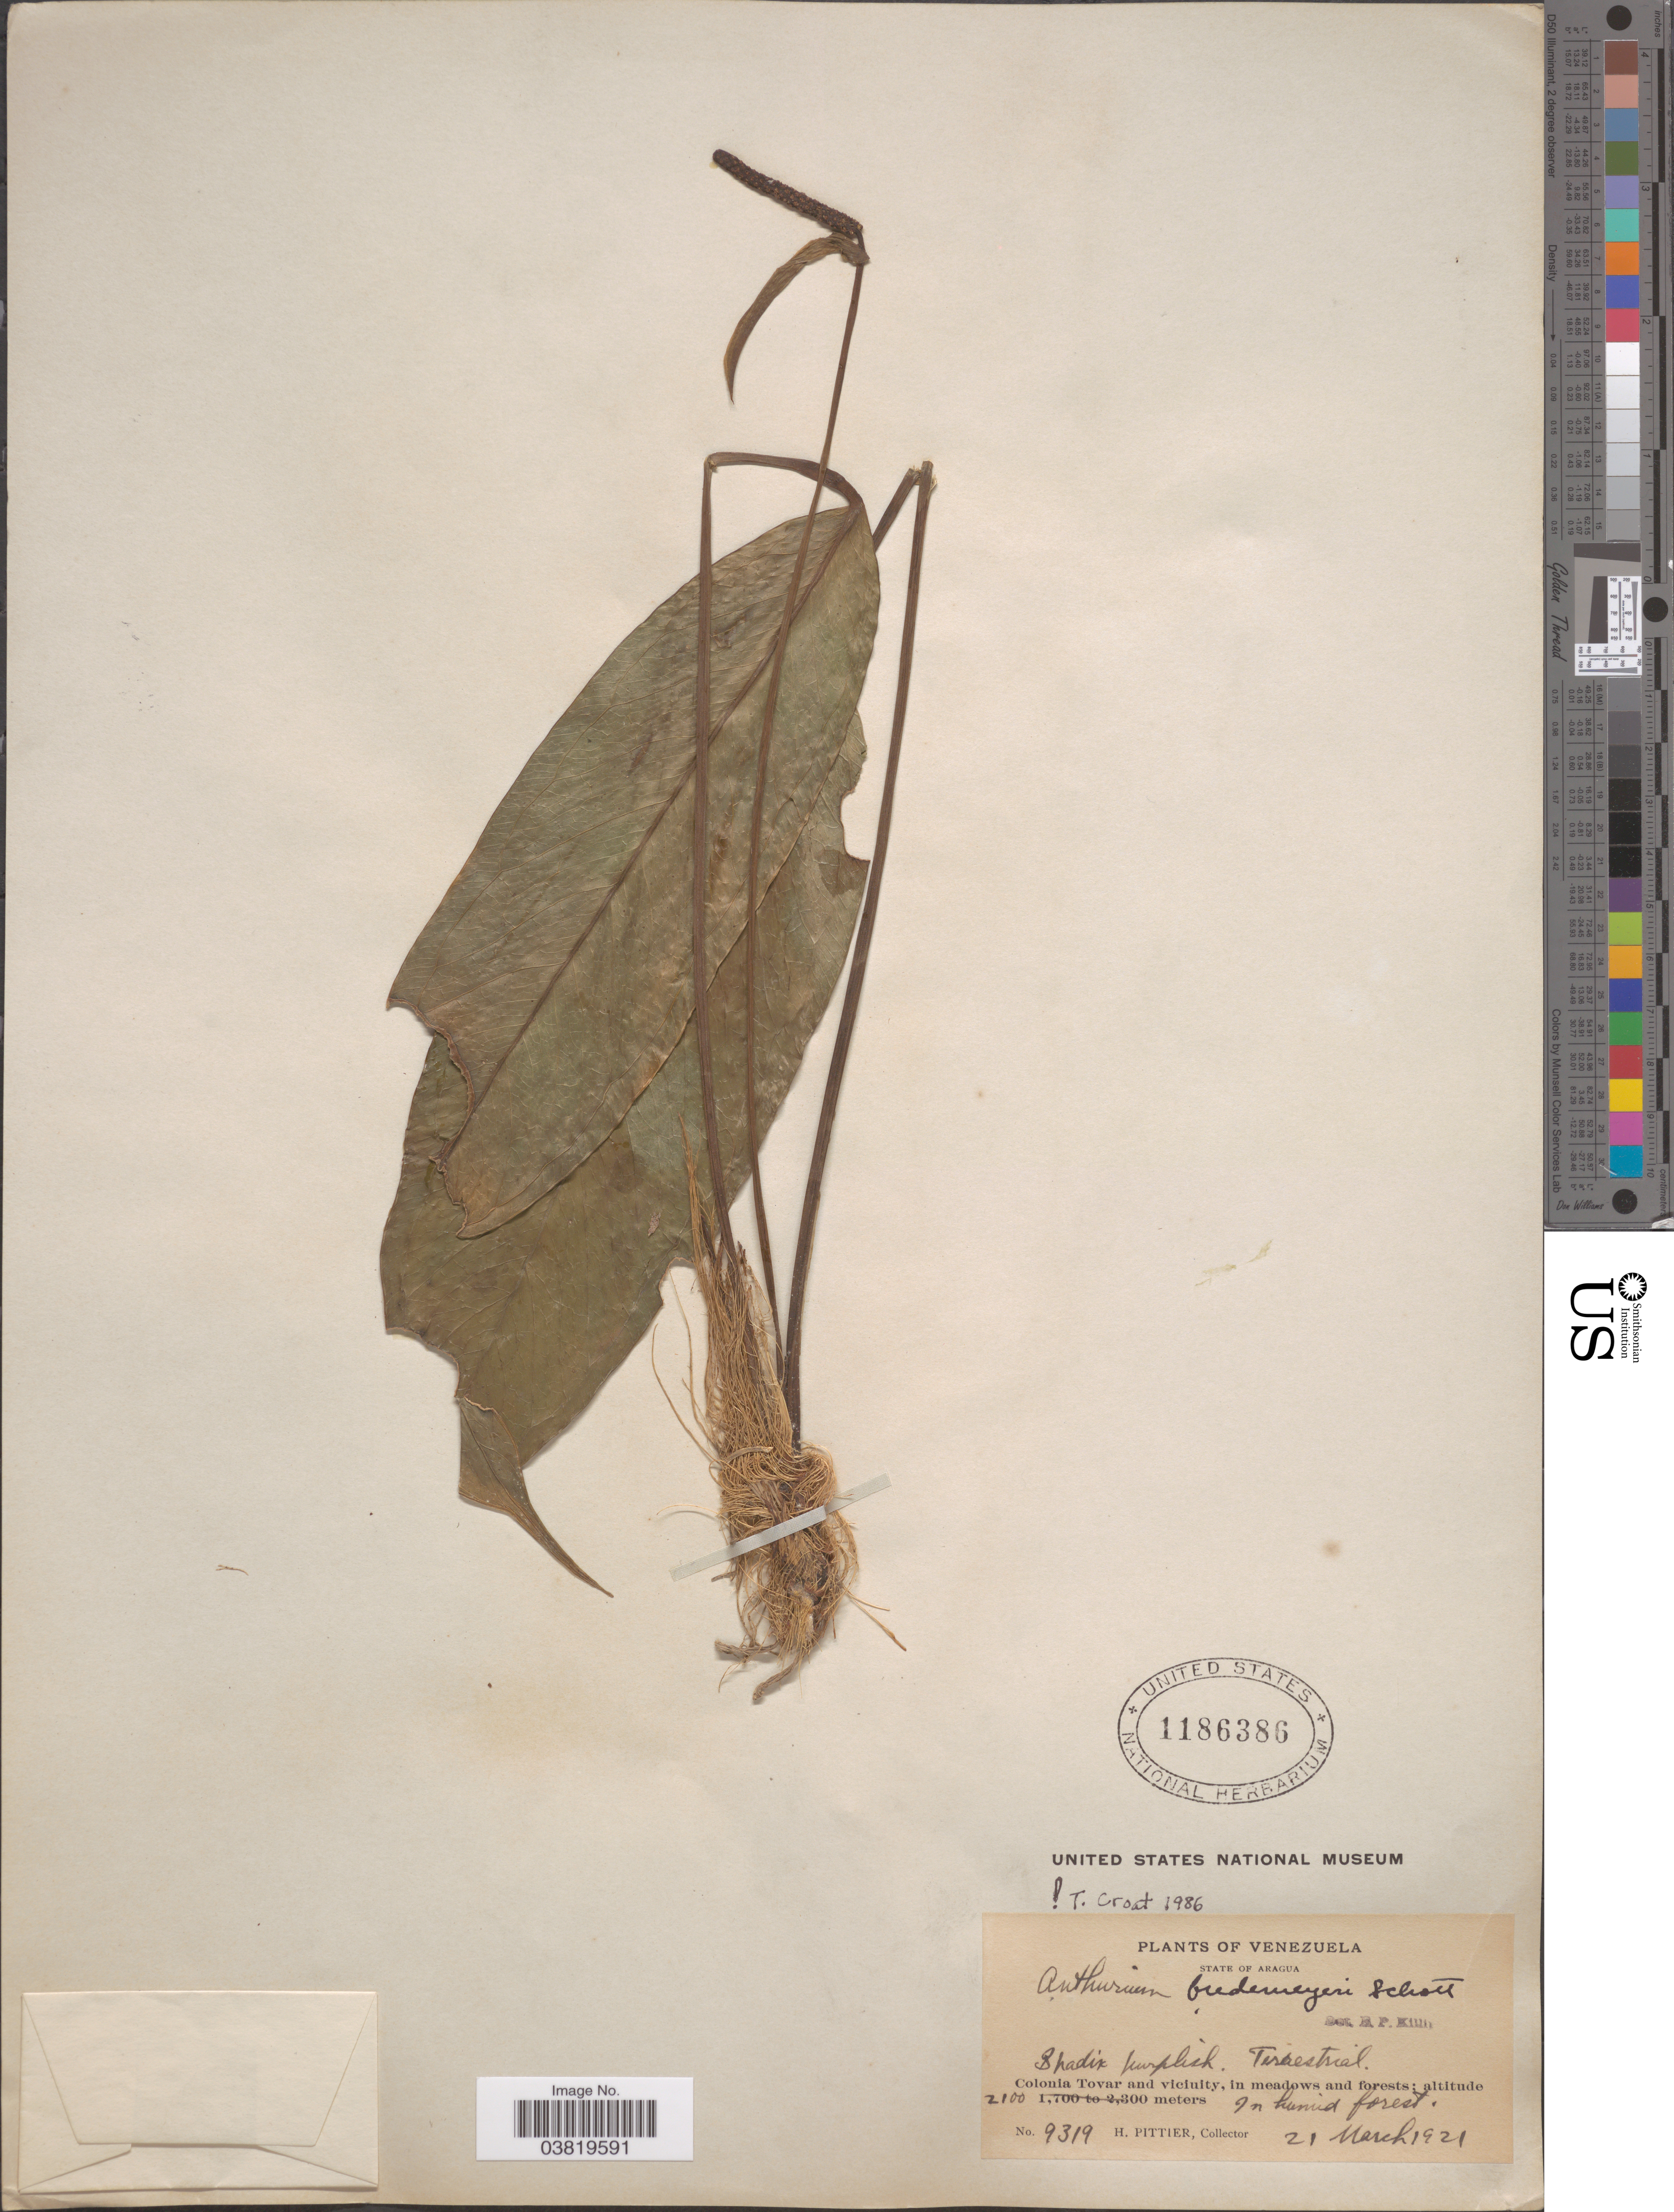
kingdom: Plantae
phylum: Tracheophyta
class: Liliopsida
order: Alismatales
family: Araceae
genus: Anthurium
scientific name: Anthurium bredemeyeri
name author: Schott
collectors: H. F. Pittier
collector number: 9319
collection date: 1921-03-21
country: Venezuela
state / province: Aragua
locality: Colonia Tovar and vicinity.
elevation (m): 2100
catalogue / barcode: US 1186386